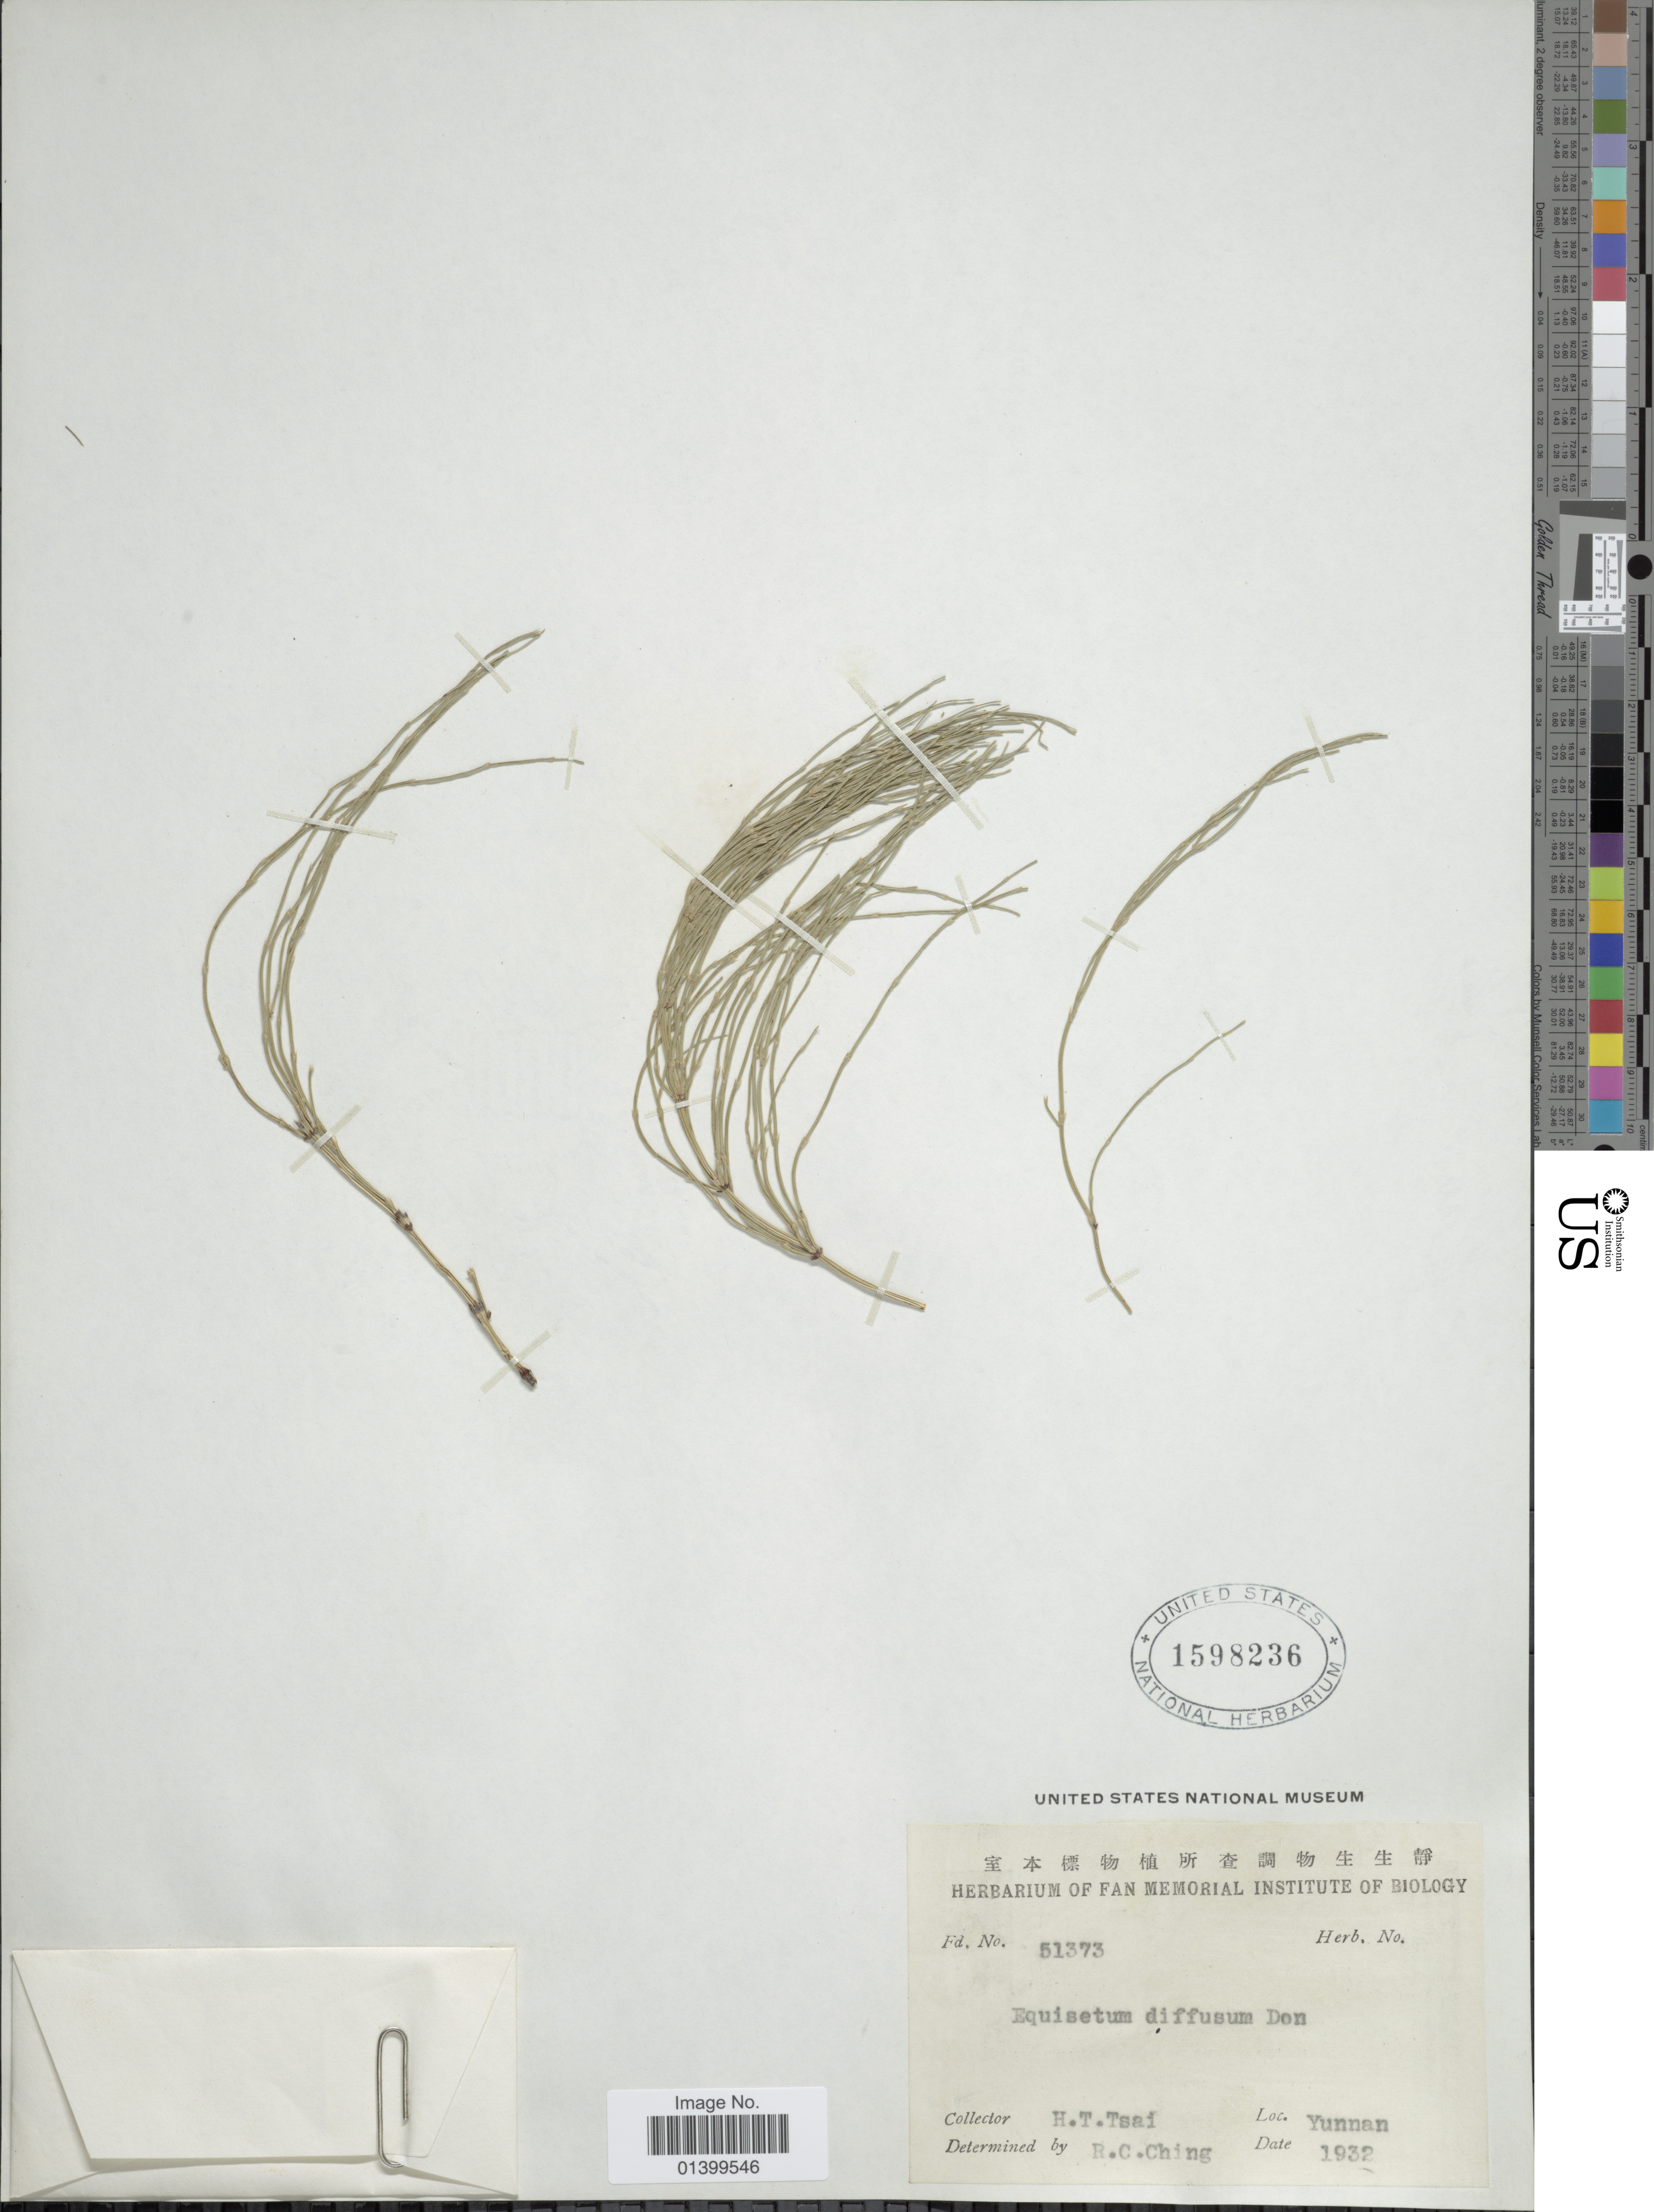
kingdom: Plantae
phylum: Tracheophyta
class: Polypodiopsida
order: Equisetales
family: Equisetaceae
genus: Equisetum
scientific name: Equisetum diffusum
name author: D. Don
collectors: H. Tsai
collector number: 51373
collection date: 1932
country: China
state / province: Yunnan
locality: Yunnan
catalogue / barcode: US 1598236